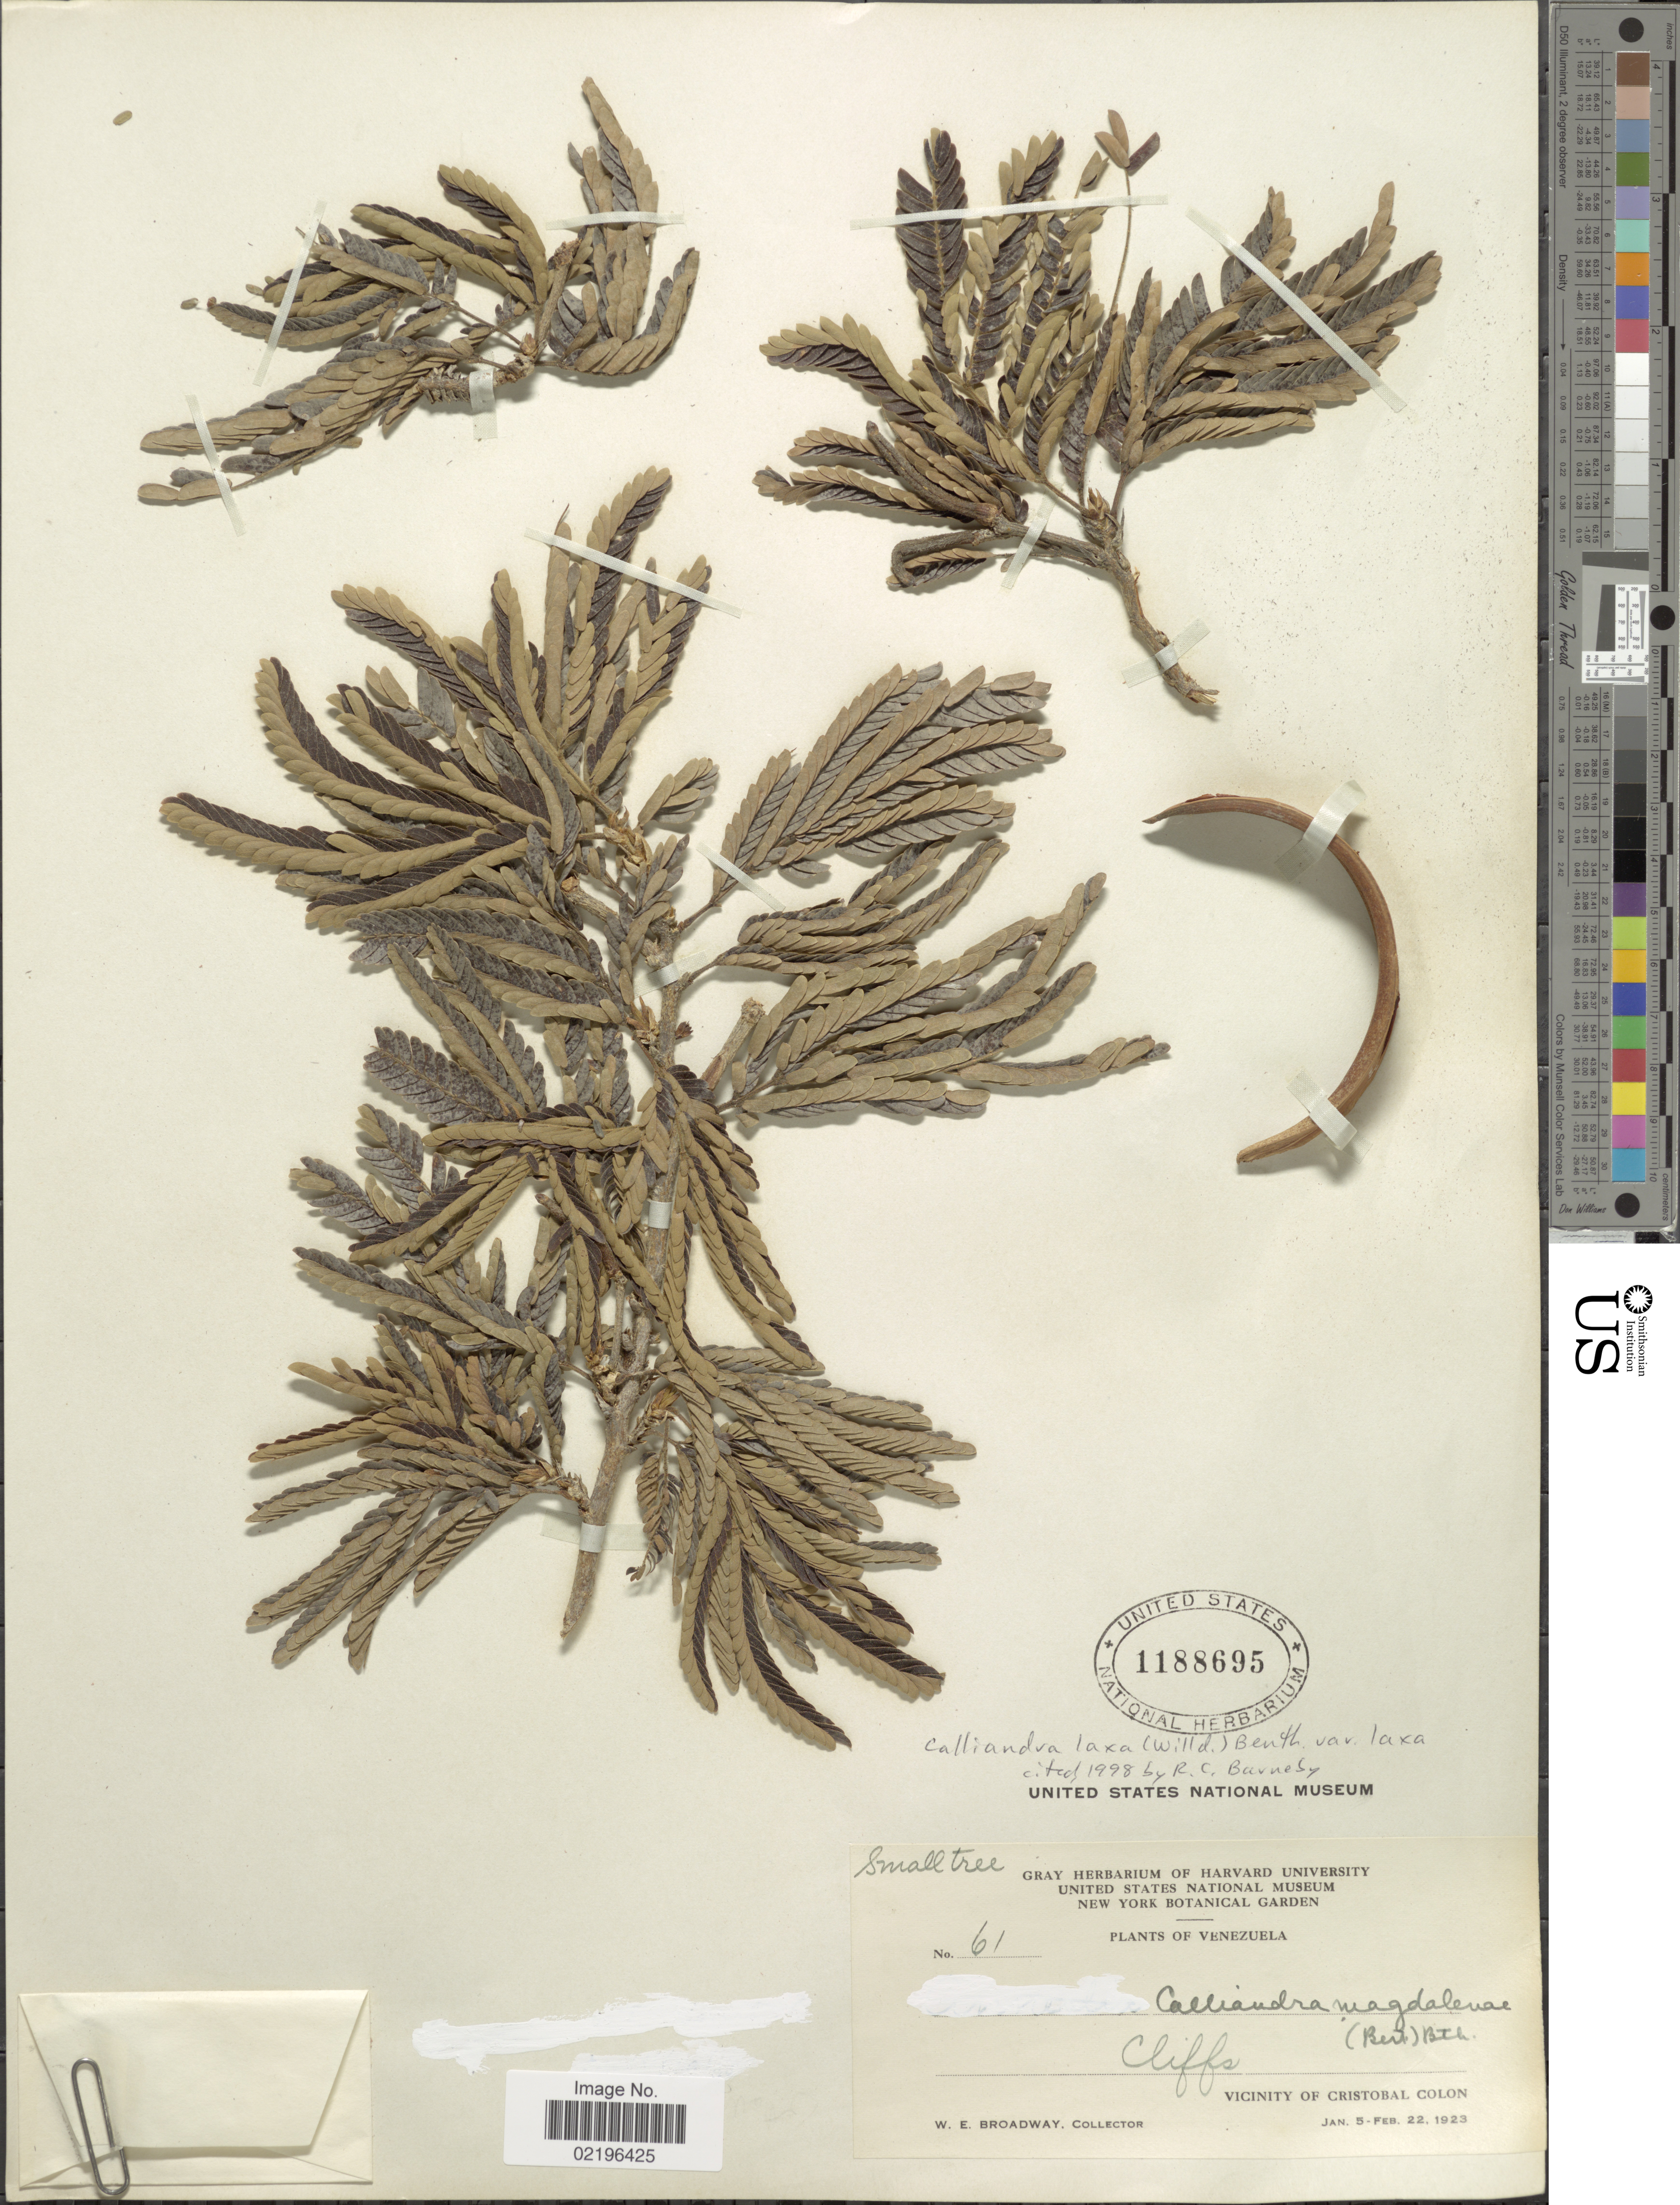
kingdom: Plantae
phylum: Tracheophyta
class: Magnoliopsida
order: Fabales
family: Fabaceae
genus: Calliandra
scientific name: Calliandra laxa var. laxa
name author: (Willd.) Benth.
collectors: W. E. Broadway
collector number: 61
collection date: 1923-01-05/1923-02-22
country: Venezuela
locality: Cliffs, Vicinity of Cristobal Colon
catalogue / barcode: US 1188695